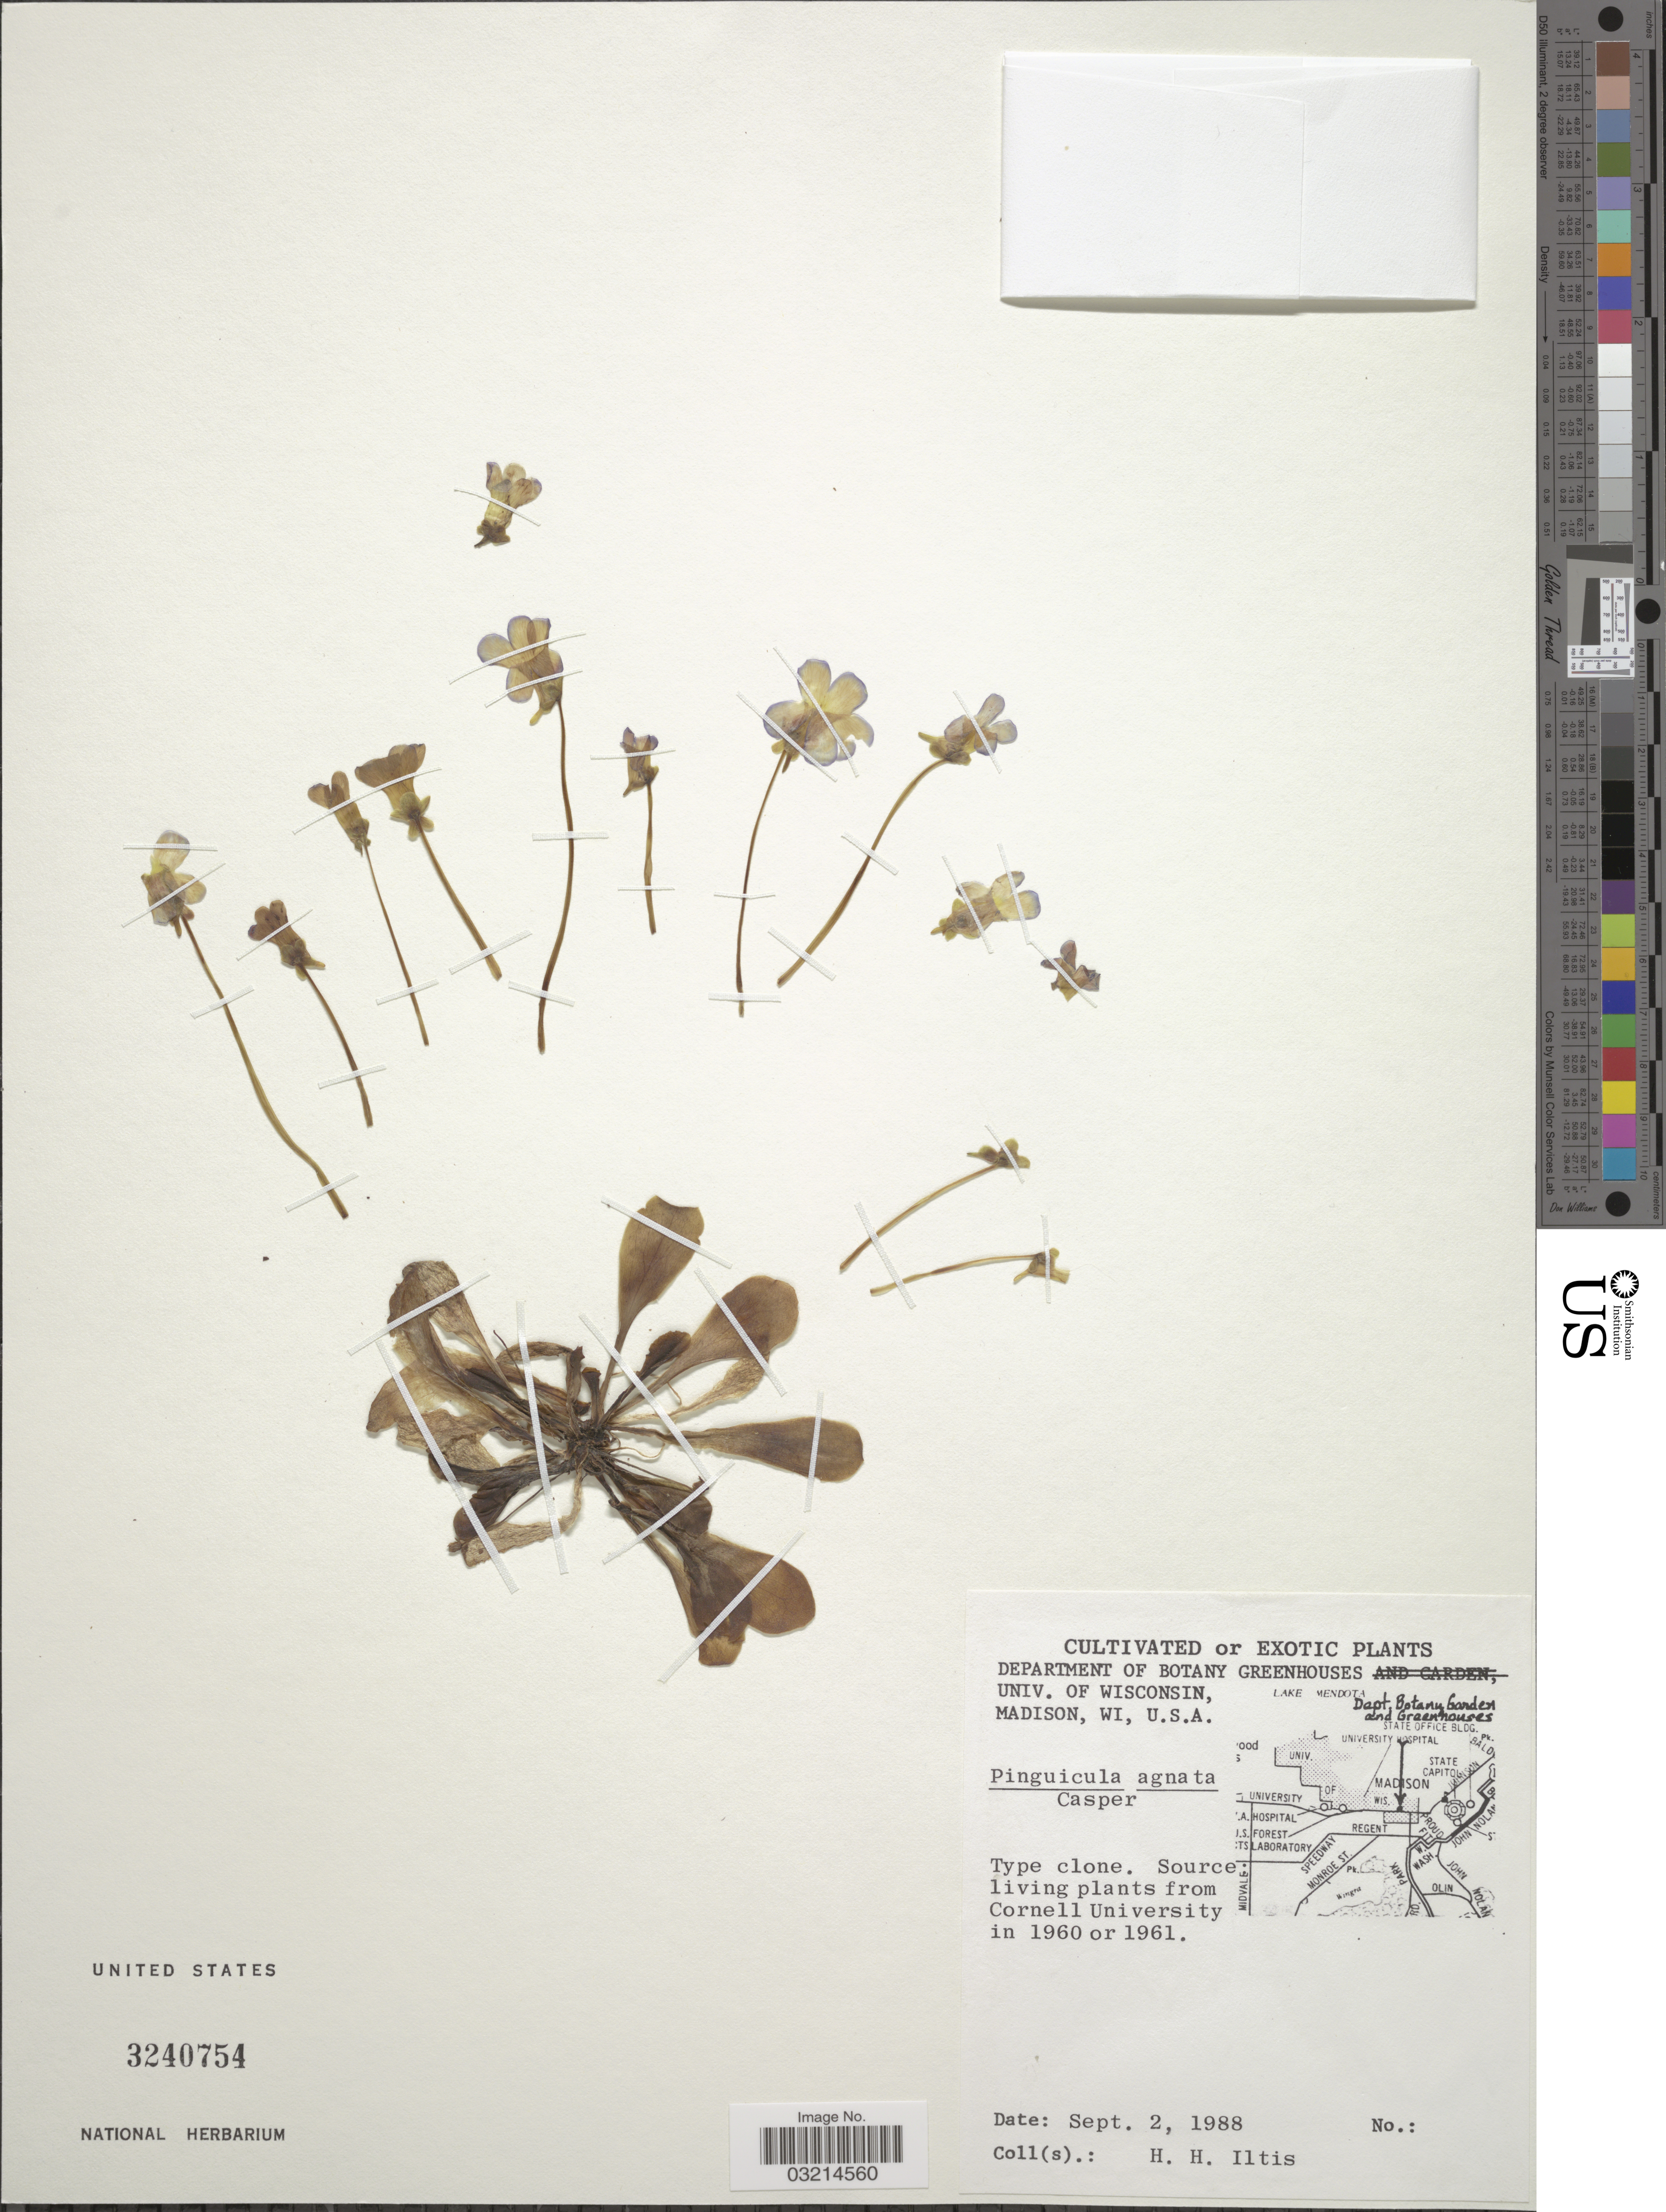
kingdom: Plantae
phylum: Tracheophyta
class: Magnoliopsida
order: Lamiales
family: Lentibulariaceae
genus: Pinguicula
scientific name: Pinguicula agnata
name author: Casper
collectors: H. H. Iltis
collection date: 1988-09-02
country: United States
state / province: Wisconsin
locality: Department of Botany Gardens and Greenhouses.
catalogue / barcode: US 3240754